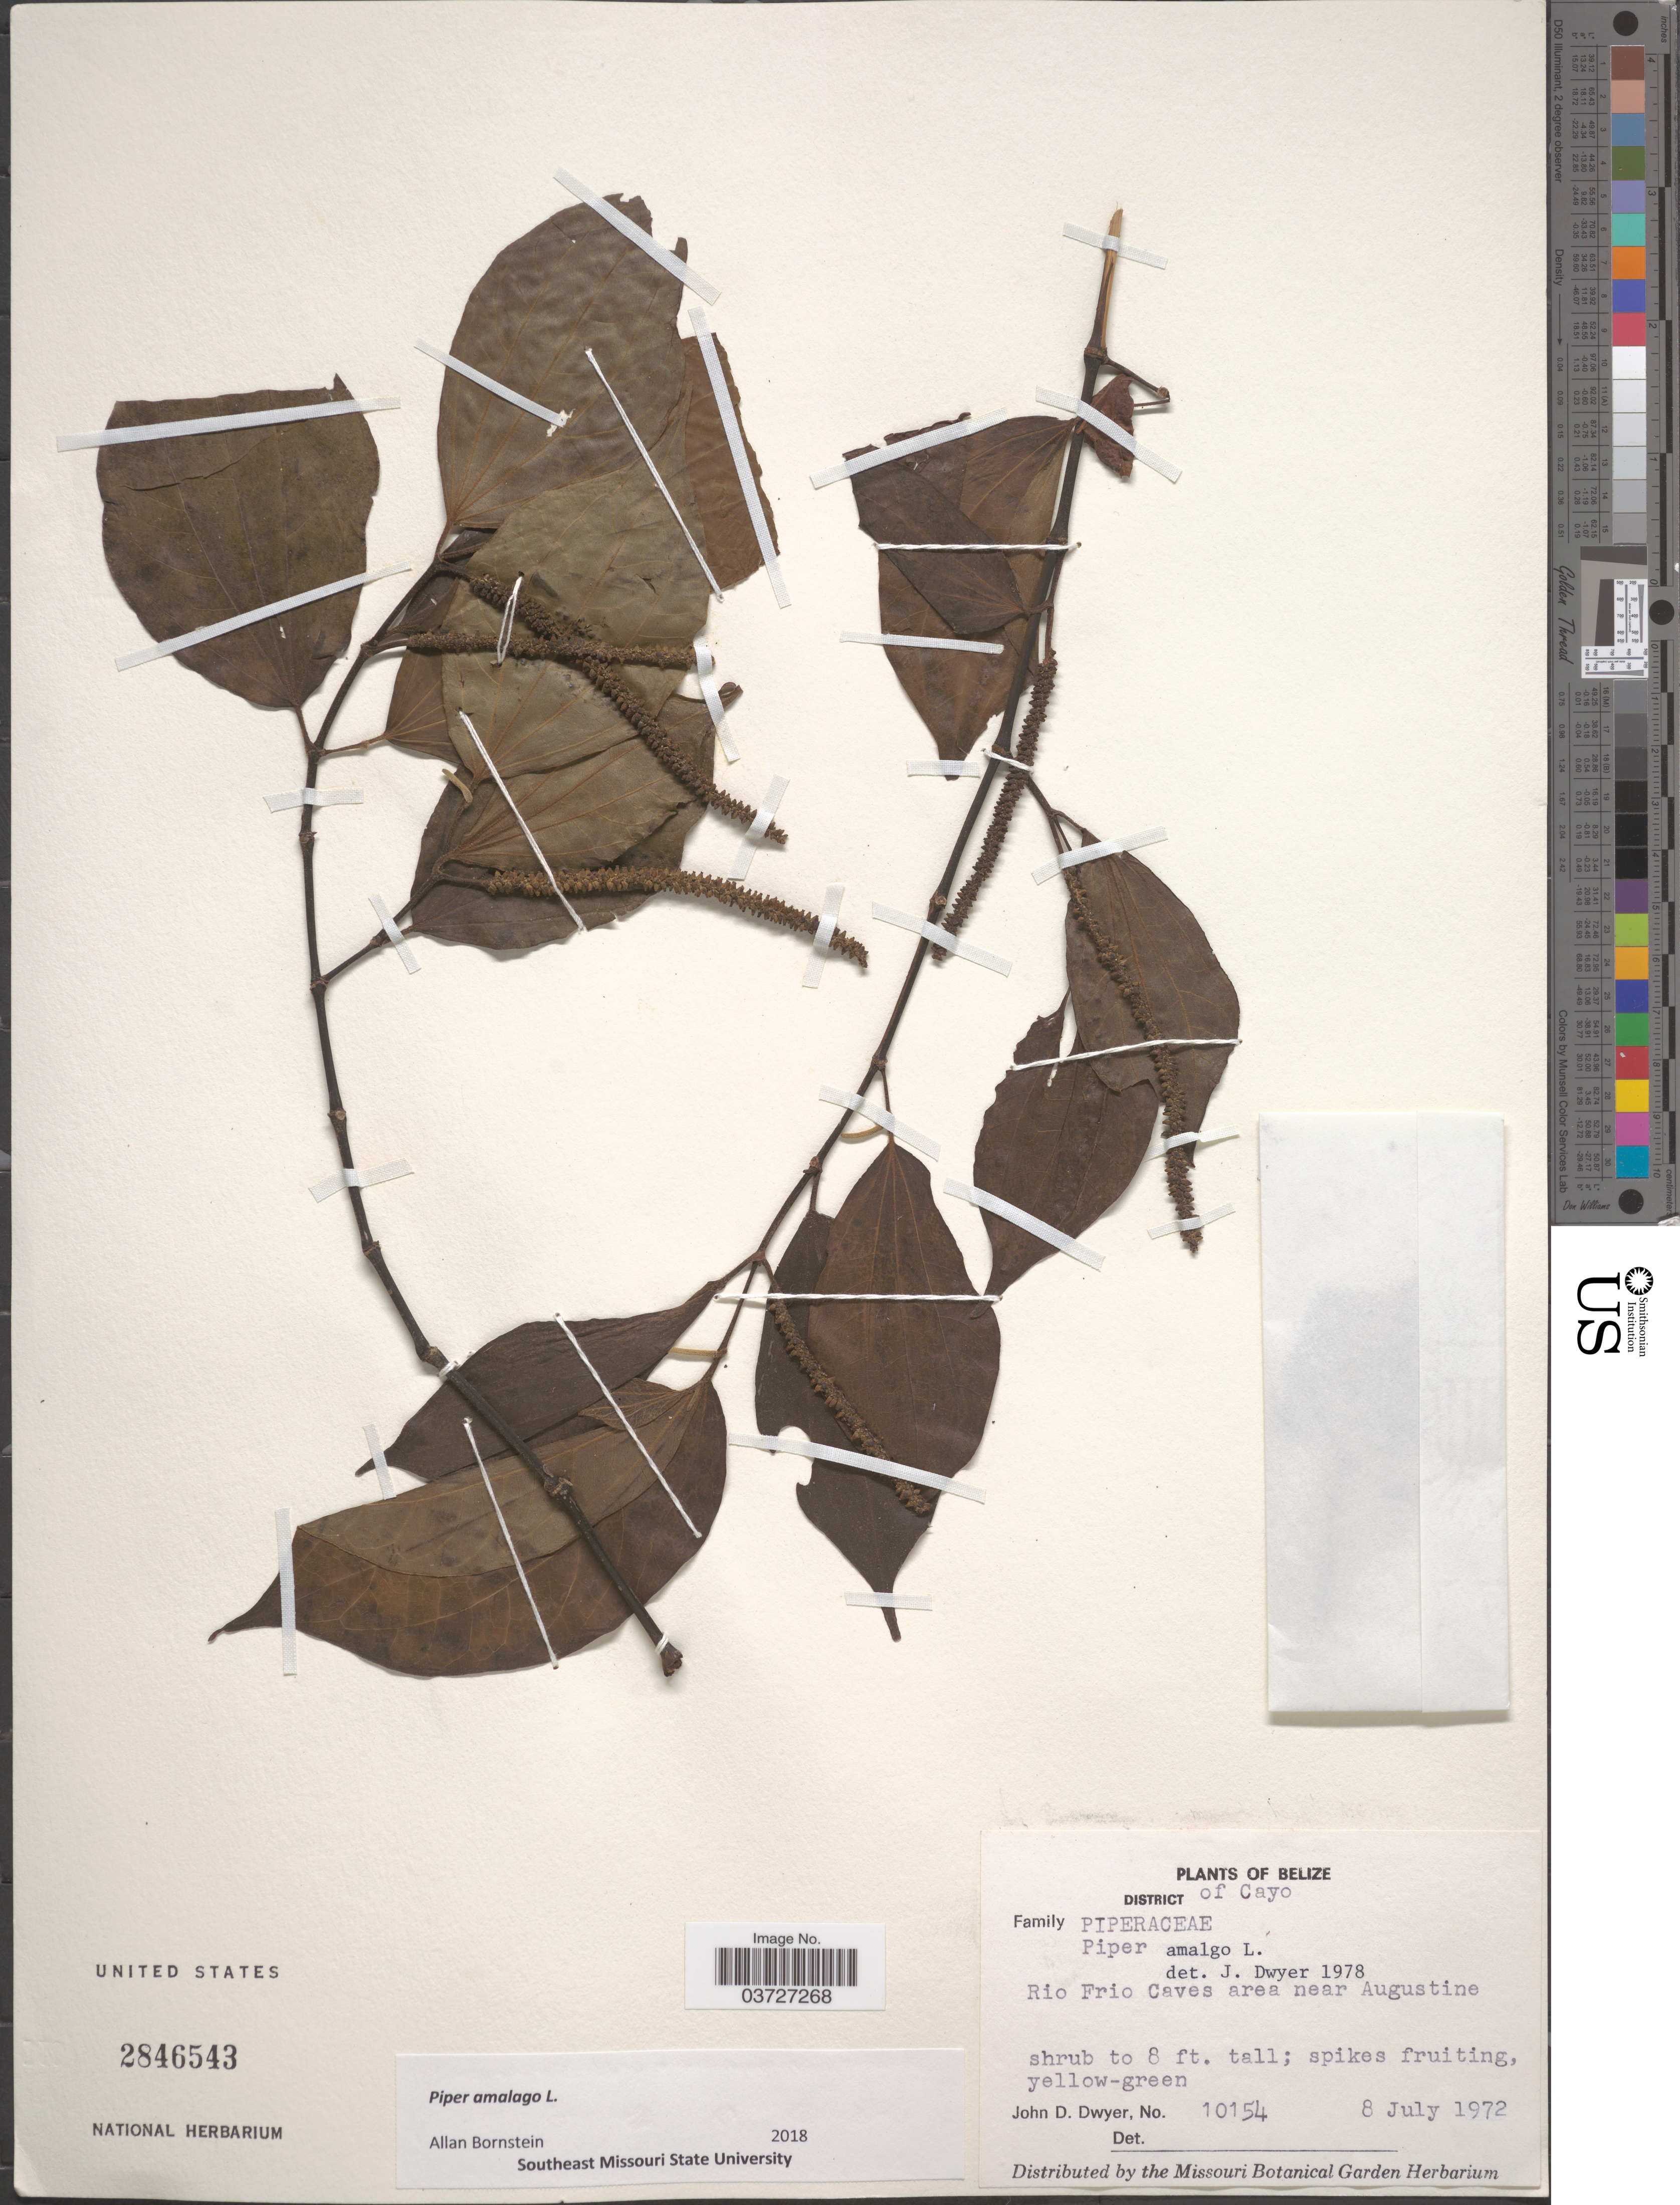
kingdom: Plantae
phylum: Tracheophyta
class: Magnoliopsida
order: Piperales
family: Piperaceae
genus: Piper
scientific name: Piper amalago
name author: L.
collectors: J. D. Dwyer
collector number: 10154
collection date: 1972-07-08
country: Belize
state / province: Cayo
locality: District of Cayo. Rio Frio Caves area near Augustine.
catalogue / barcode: US 2846543